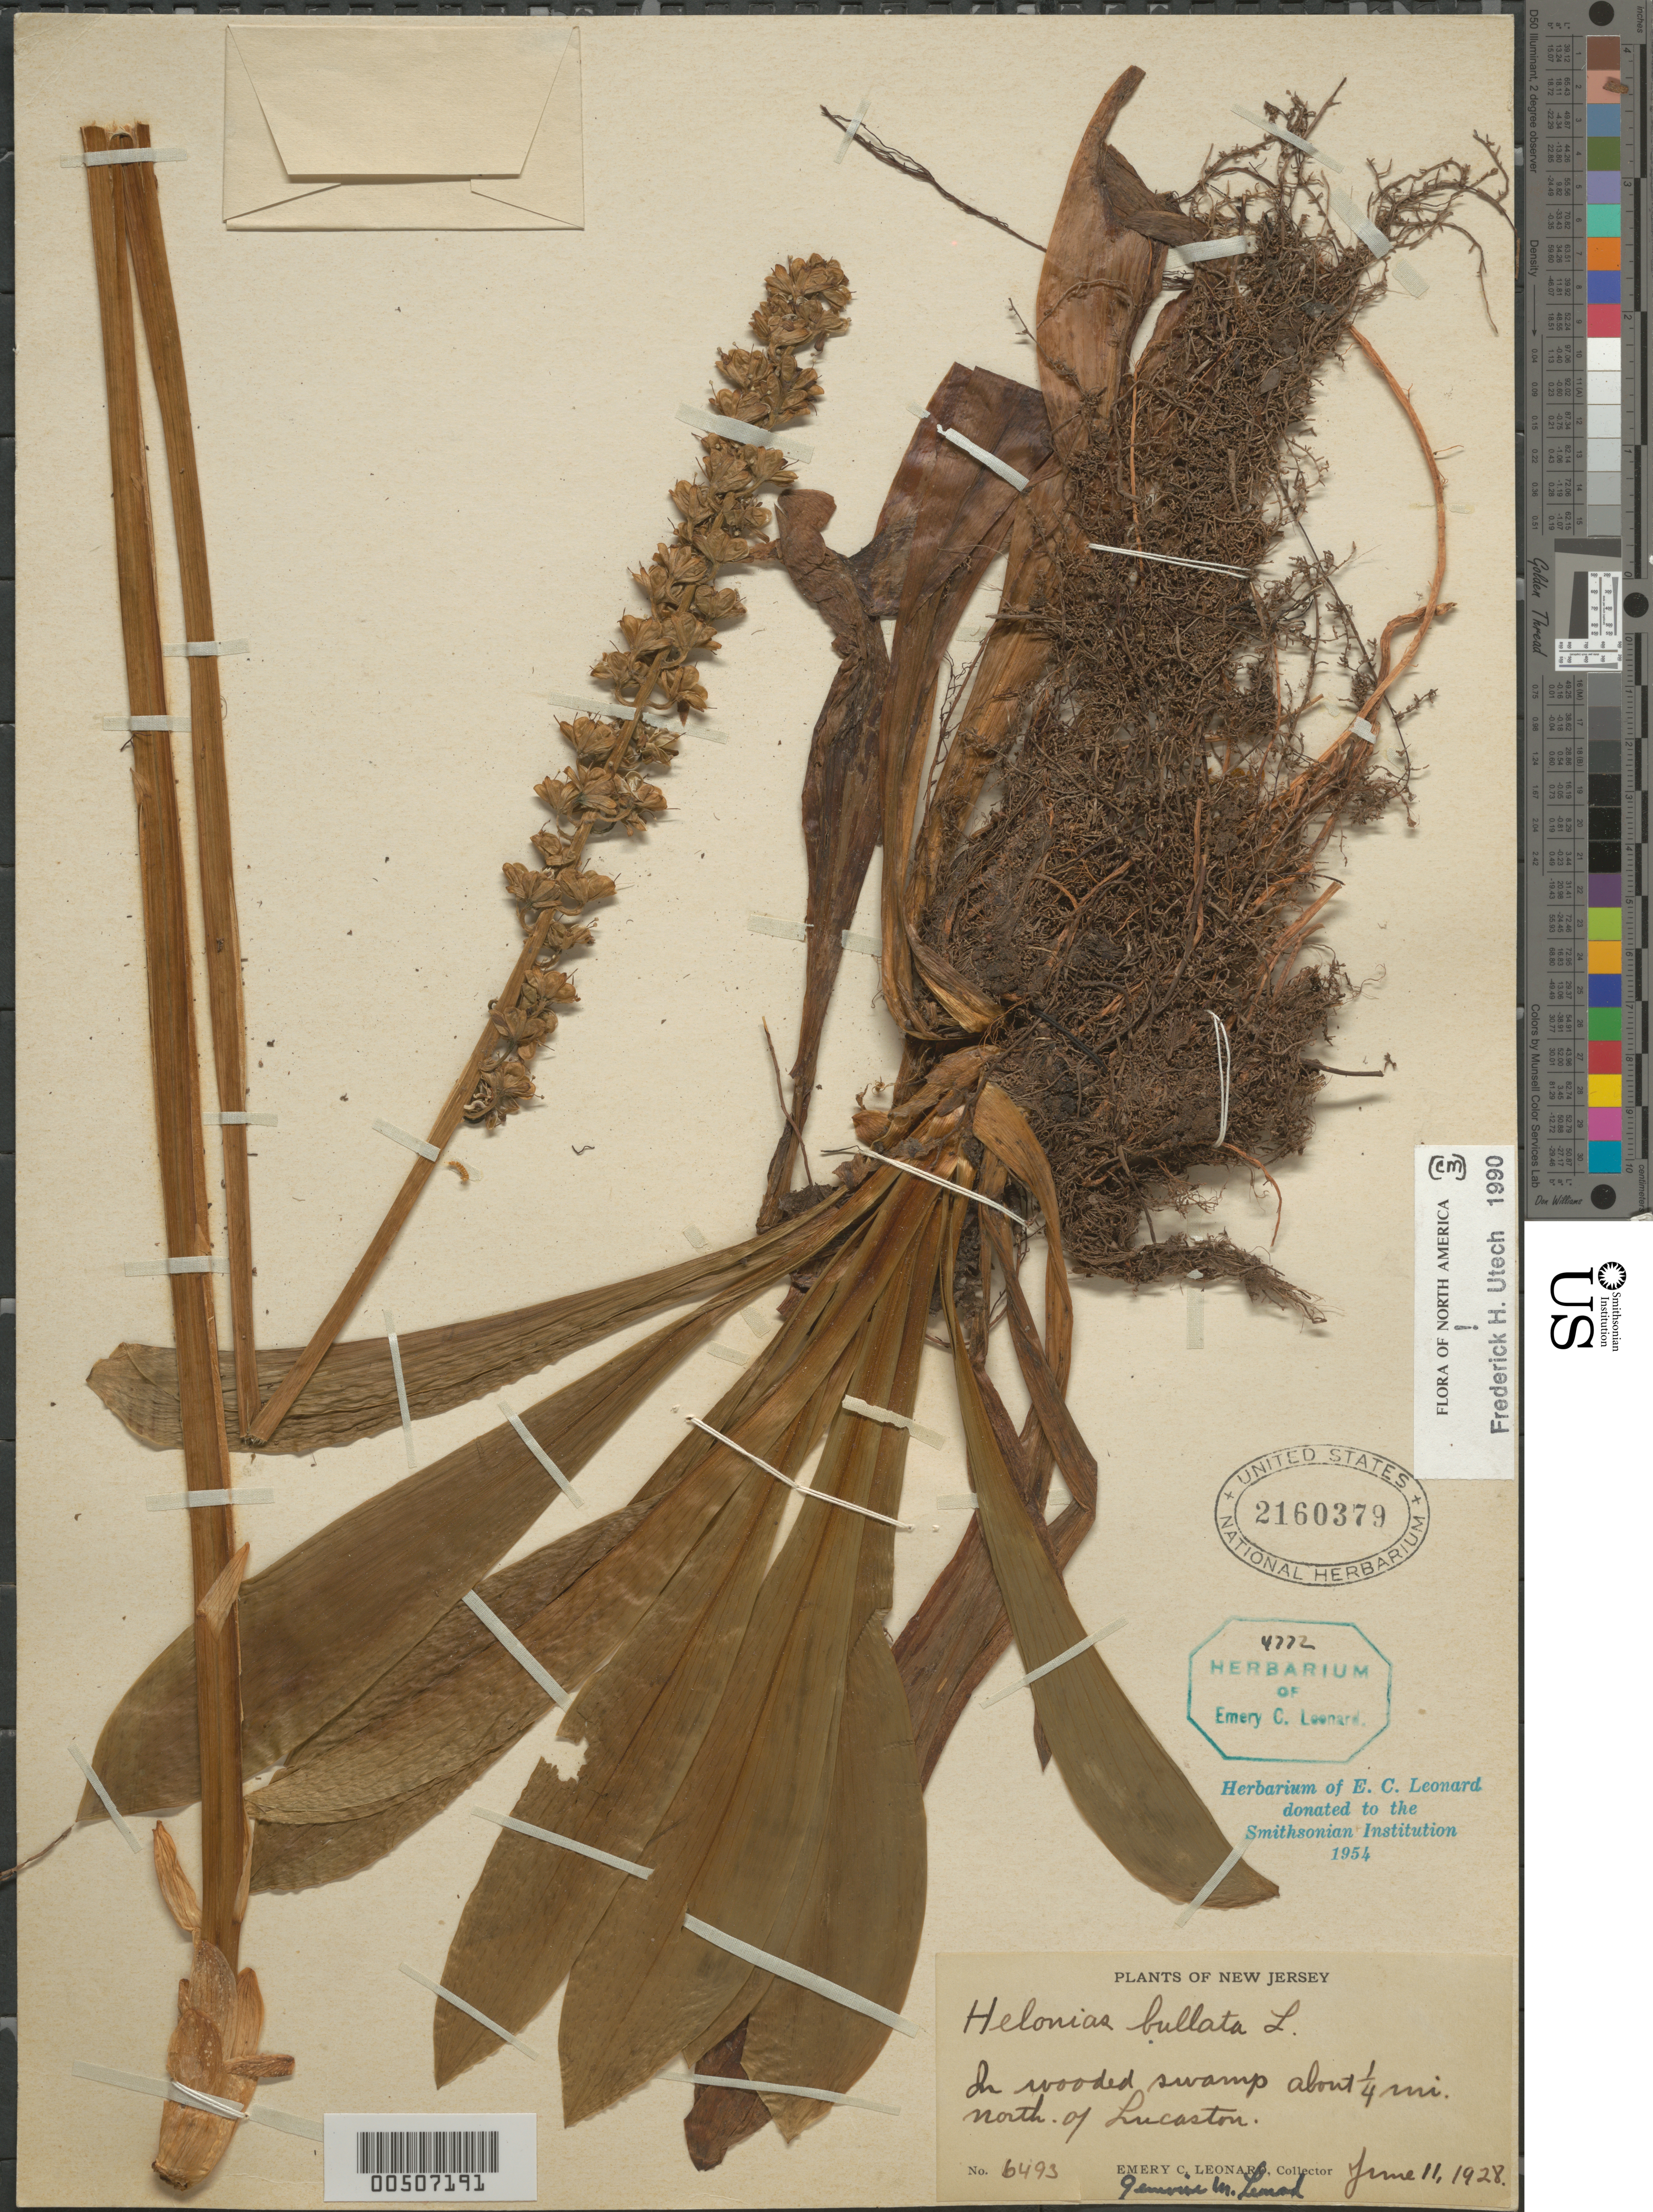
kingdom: Plantae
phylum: Tracheophyta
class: Liliopsida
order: Liliales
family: Melanthiaceae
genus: Helonias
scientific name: Helonias bullata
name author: L.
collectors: E. C. Leonard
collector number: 6493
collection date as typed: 11 Jun 1928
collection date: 1928-06-11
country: United States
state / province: New Jersey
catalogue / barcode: US 2160379